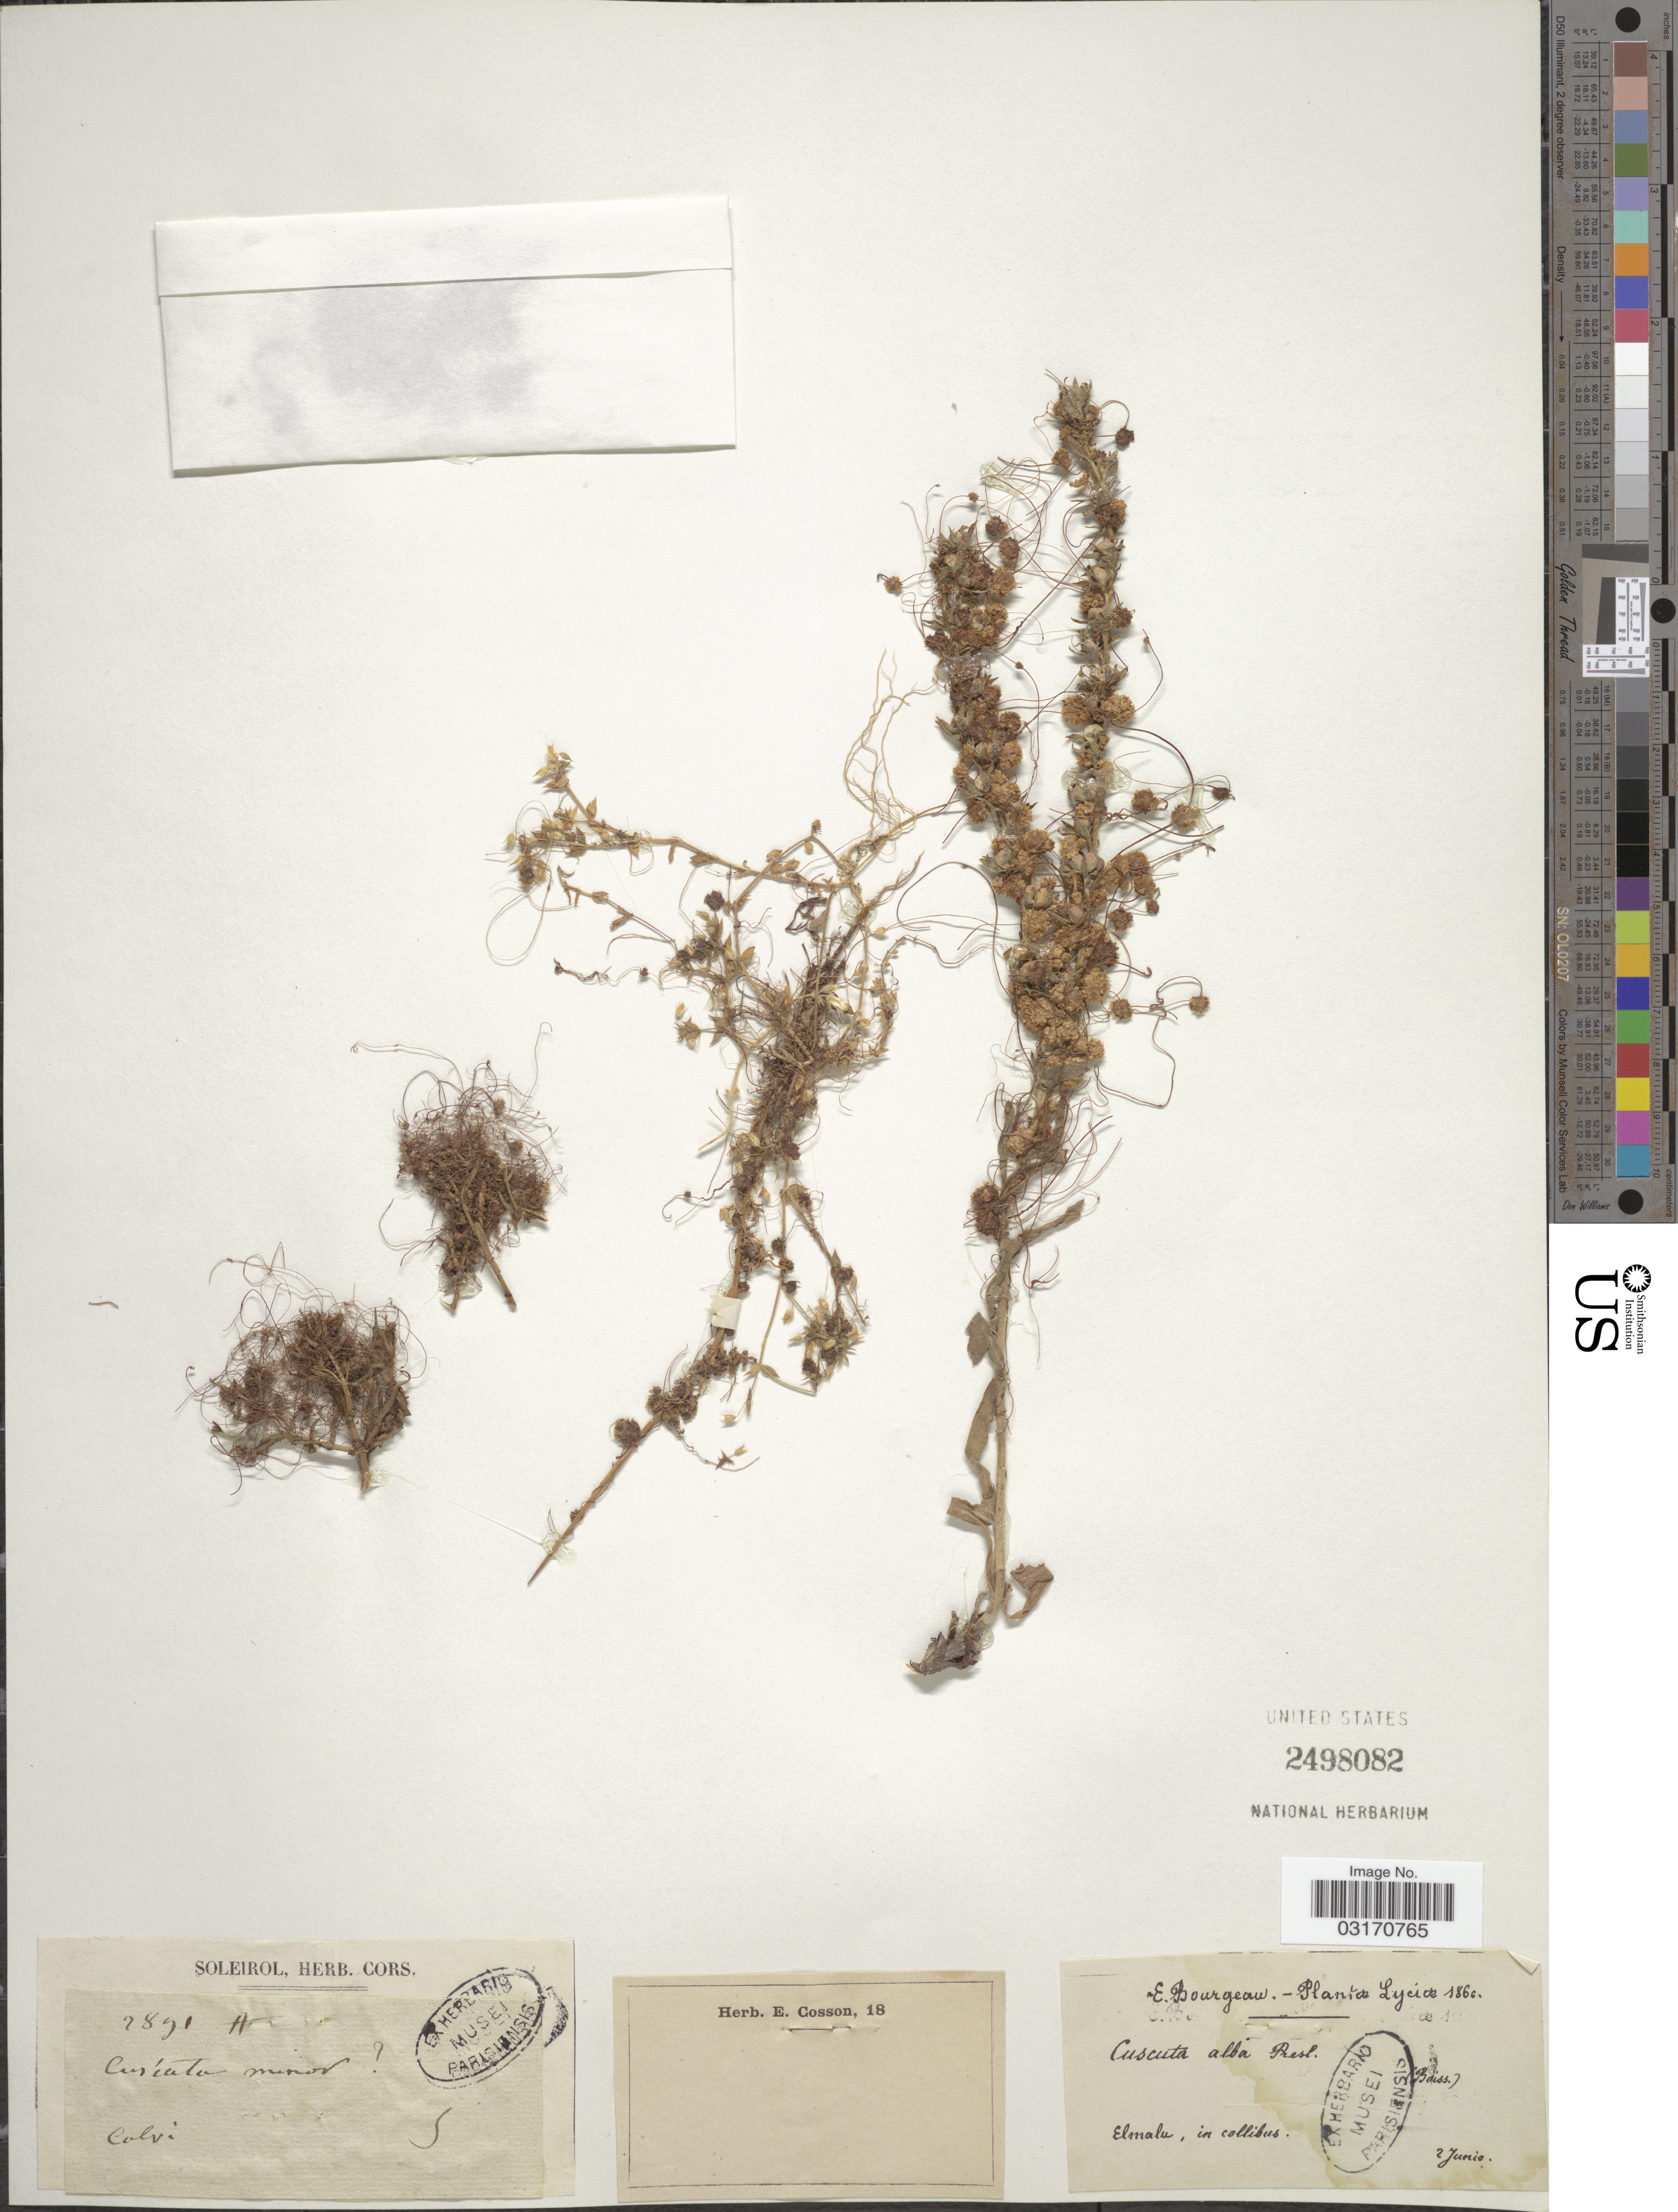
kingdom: Plantae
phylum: Tracheophyta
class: Magnoliopsida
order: Solanales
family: Convolvulaceae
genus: Cuscuta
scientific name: Cuscuta alba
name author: J. Presl & C. Presl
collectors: E. Bourgeau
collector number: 2891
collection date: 1860-06-02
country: Turkey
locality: Lyciæ. Elmalu, in collibus.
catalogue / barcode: US 2498082